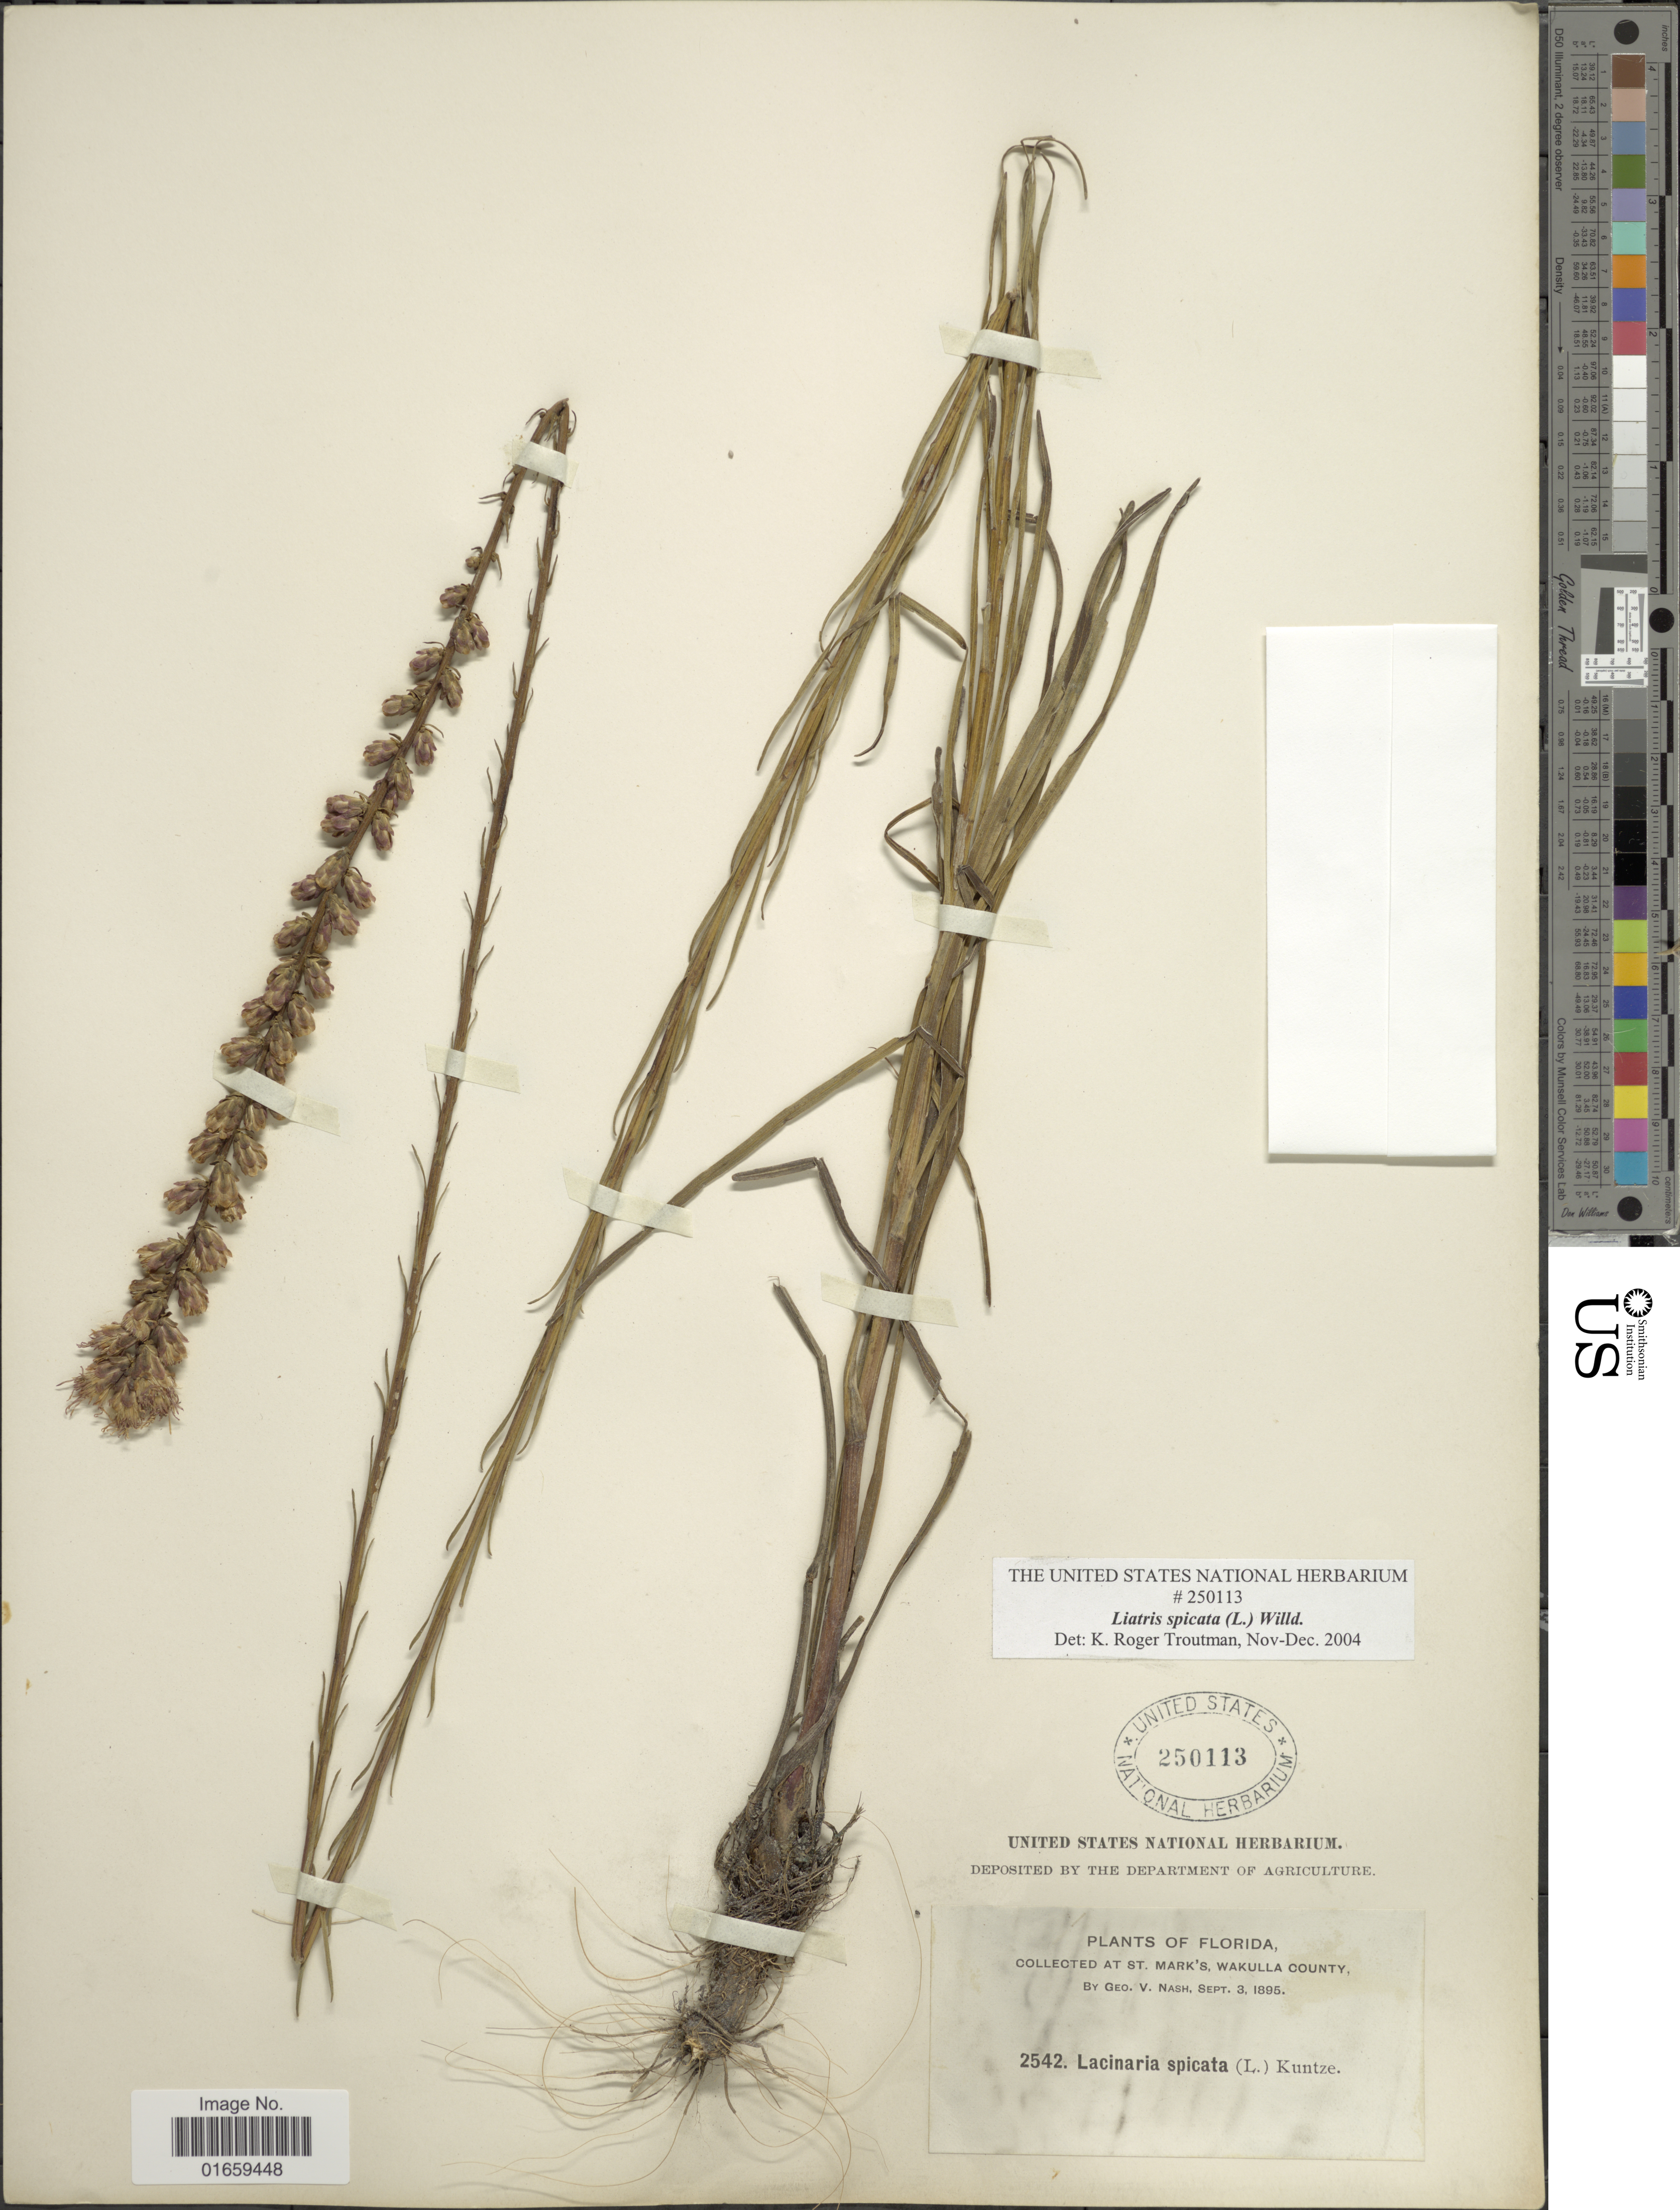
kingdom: Plantae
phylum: Tracheophyta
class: Magnoliopsida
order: Asterales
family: Asteraceae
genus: Liatris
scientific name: Liatris spicata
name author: (L.) Willd.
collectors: G. V. Nash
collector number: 2542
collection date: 1895-09-03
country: United States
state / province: Florida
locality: St. Marks's, Wakulla County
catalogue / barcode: US 250113